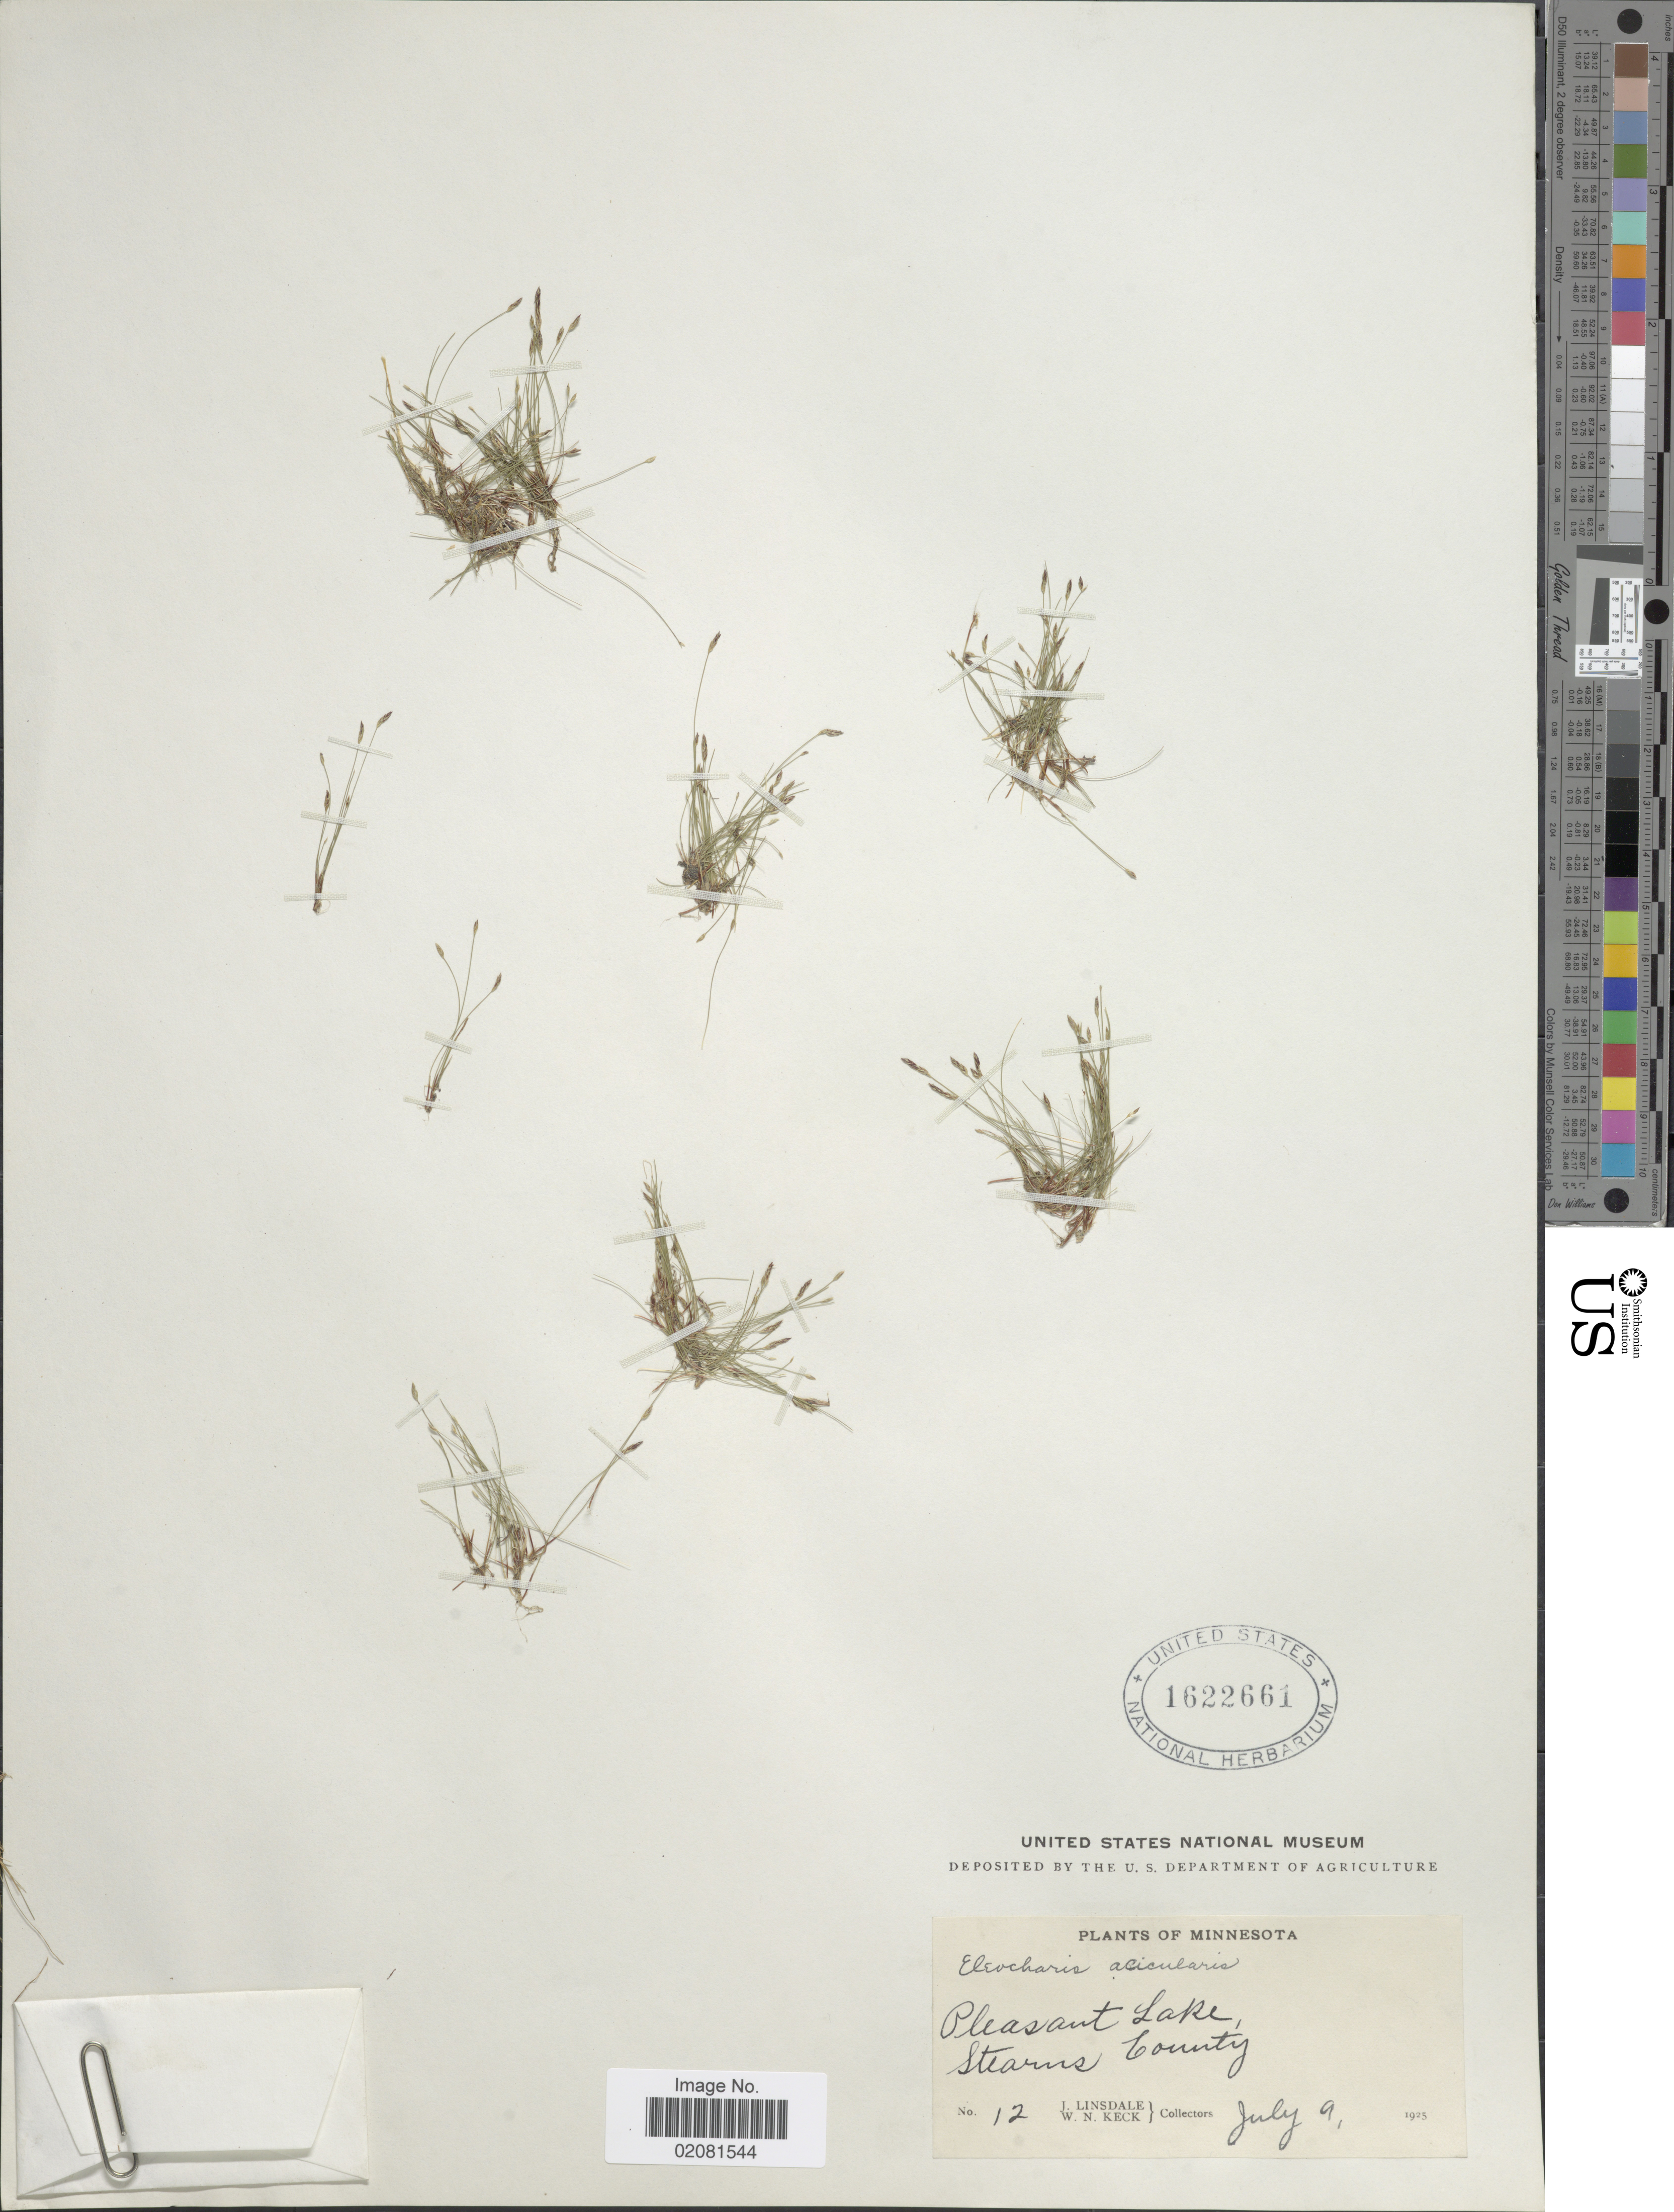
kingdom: Plantae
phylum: Tracheophyta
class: Liliopsida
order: Poales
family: Cyperaceae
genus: Eleocharis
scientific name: Eleocharis acicularis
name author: (L.) Roem. & Schult.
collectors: J. Linsdale & W. Keck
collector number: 12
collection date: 1925-07-09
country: United States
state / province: Minnesota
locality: Pleasant Lake, Stearns County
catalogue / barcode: US 1622661